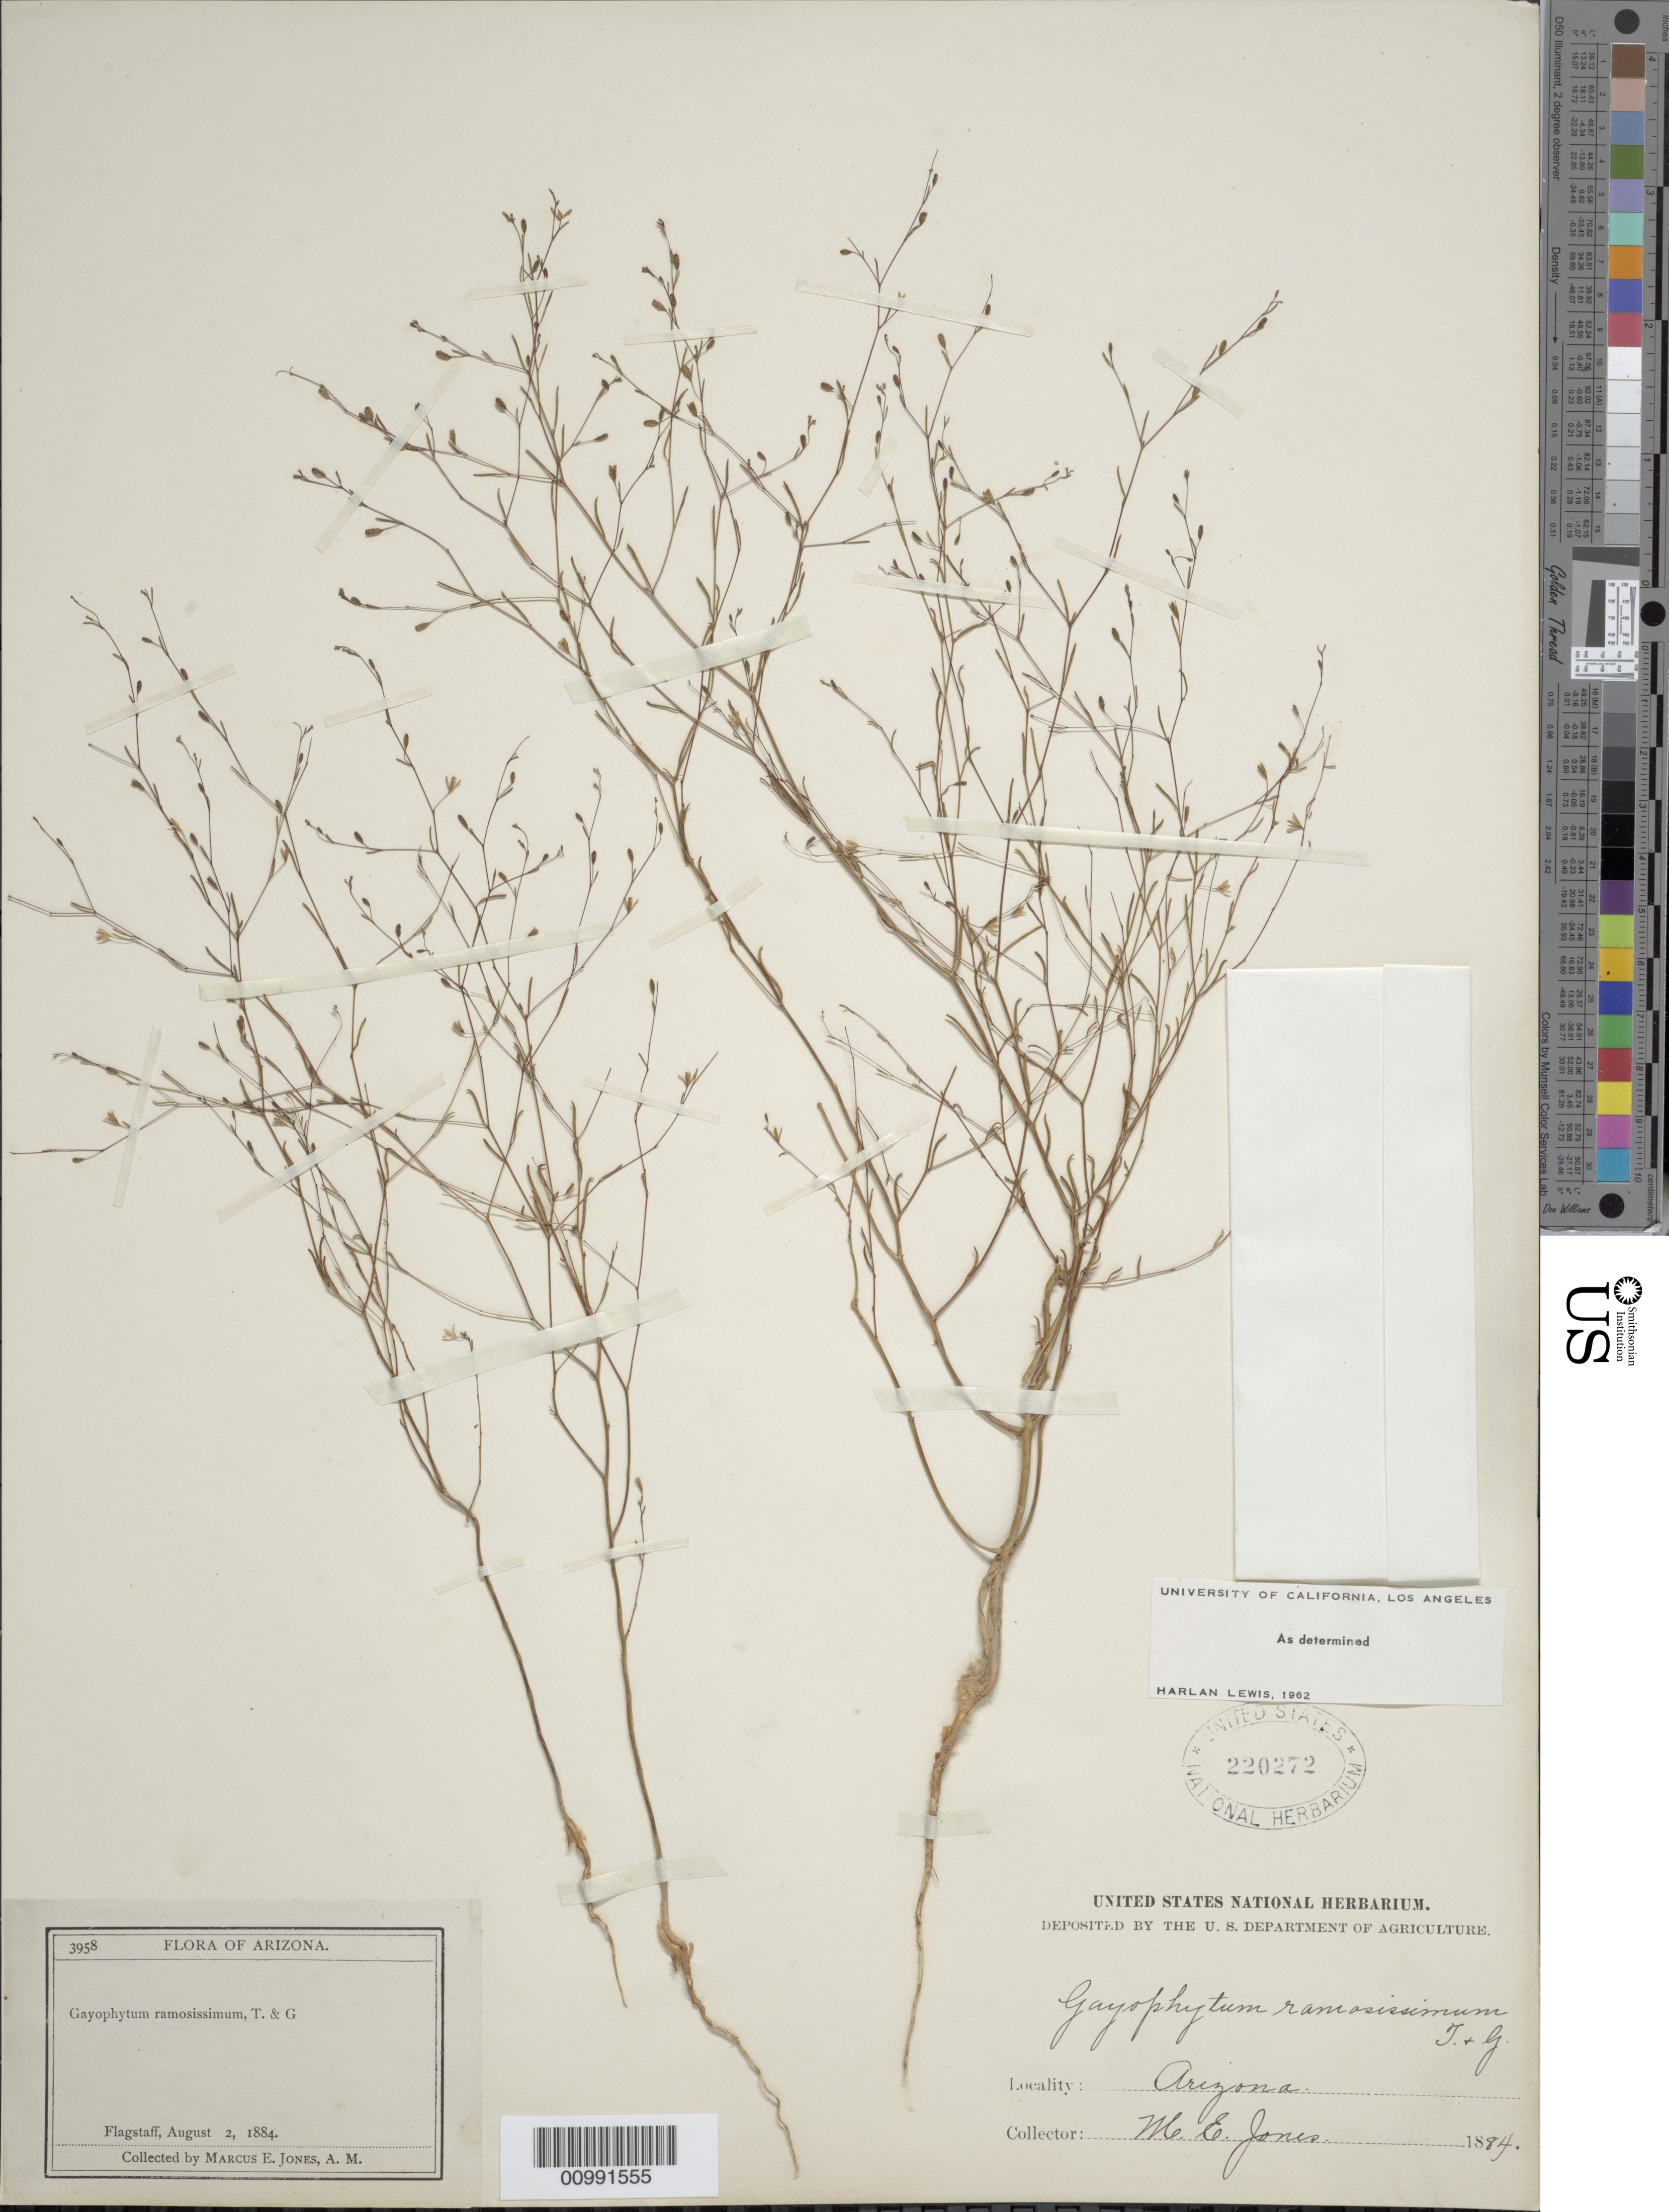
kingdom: Plantae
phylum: Tracheophyta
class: Magnoliopsida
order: Myrtales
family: Onagraceae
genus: Gayophytum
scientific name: Gayophytum ramosissimum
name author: Torr. & A. Gray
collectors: M. E. Jones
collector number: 3958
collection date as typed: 02 Aug 1884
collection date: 1884-08-02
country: United States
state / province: Arizona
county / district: Coconino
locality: Flagstaff.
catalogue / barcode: US 220272